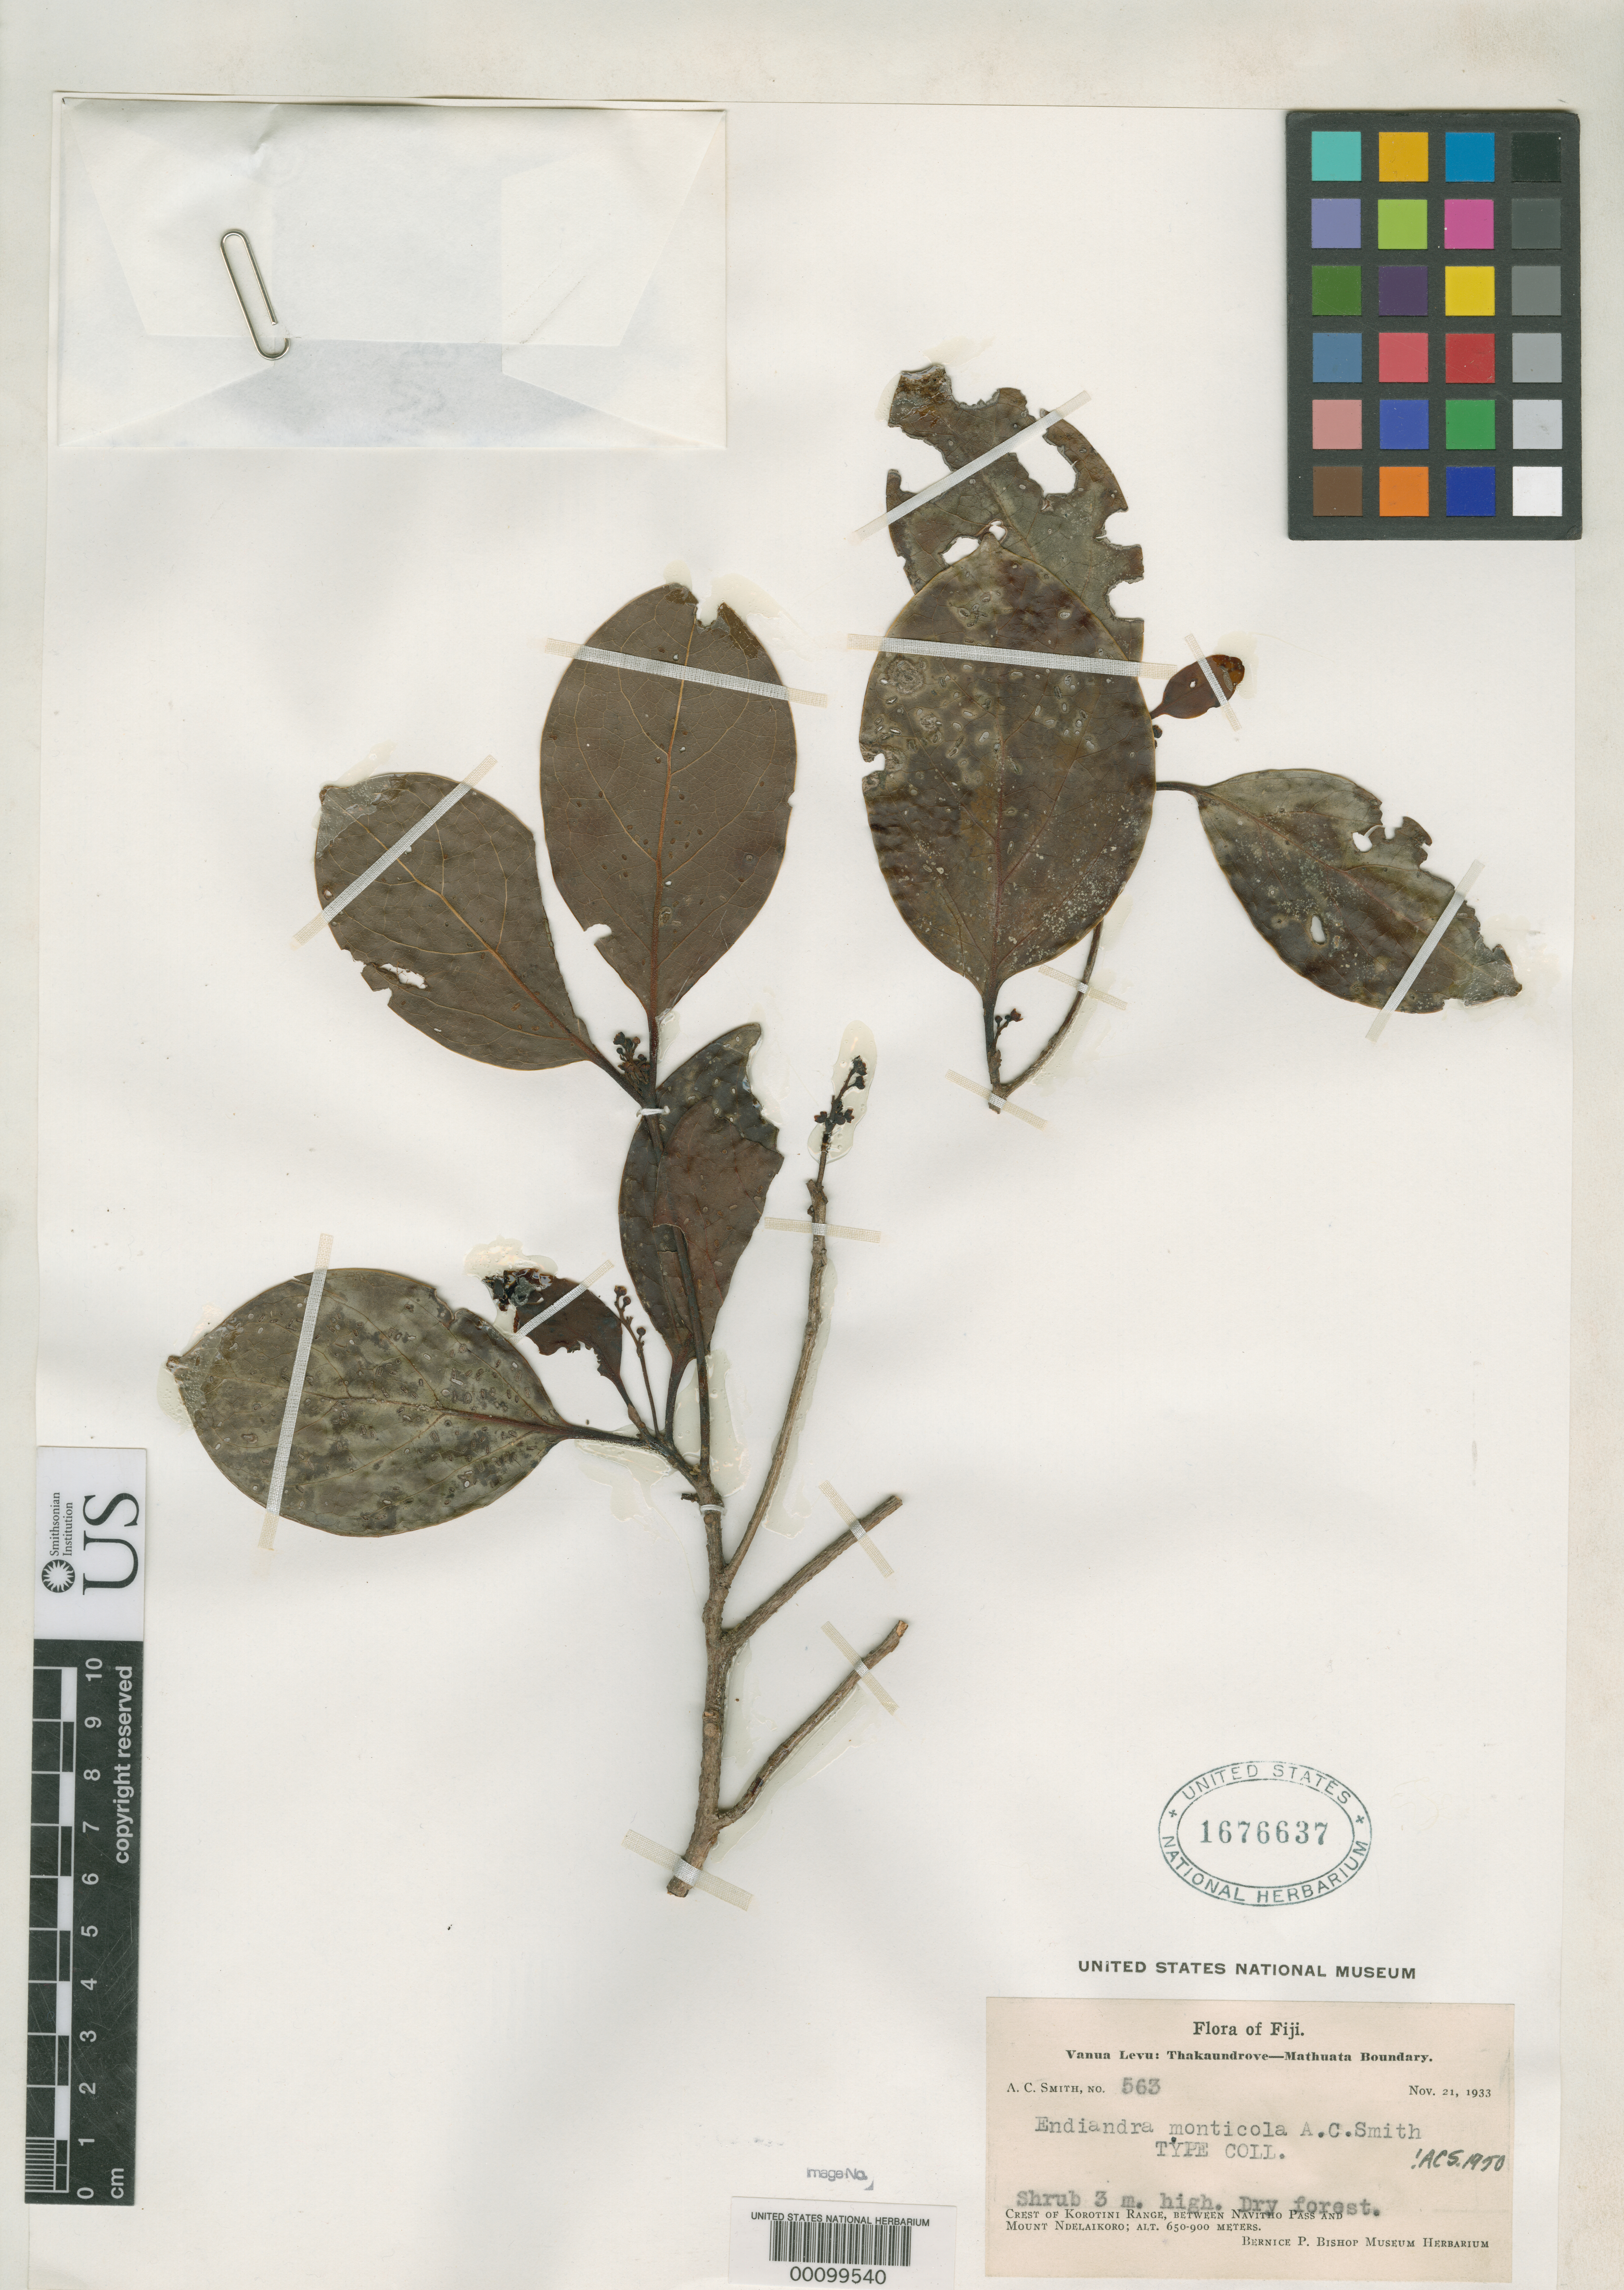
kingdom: Plantae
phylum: Tracheophyta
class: Magnoliopsida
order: Laurales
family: Lauraceae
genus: Endiandra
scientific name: Endiandra monticola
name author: A.C. Sm.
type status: Isotype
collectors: A. C. Smith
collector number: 563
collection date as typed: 21 Nov 1933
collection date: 1933-11-21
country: Fiji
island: Vanua Levu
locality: Thakaundrove-Mathuata boundary. [Vanua Levu Group]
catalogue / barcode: US 1676637